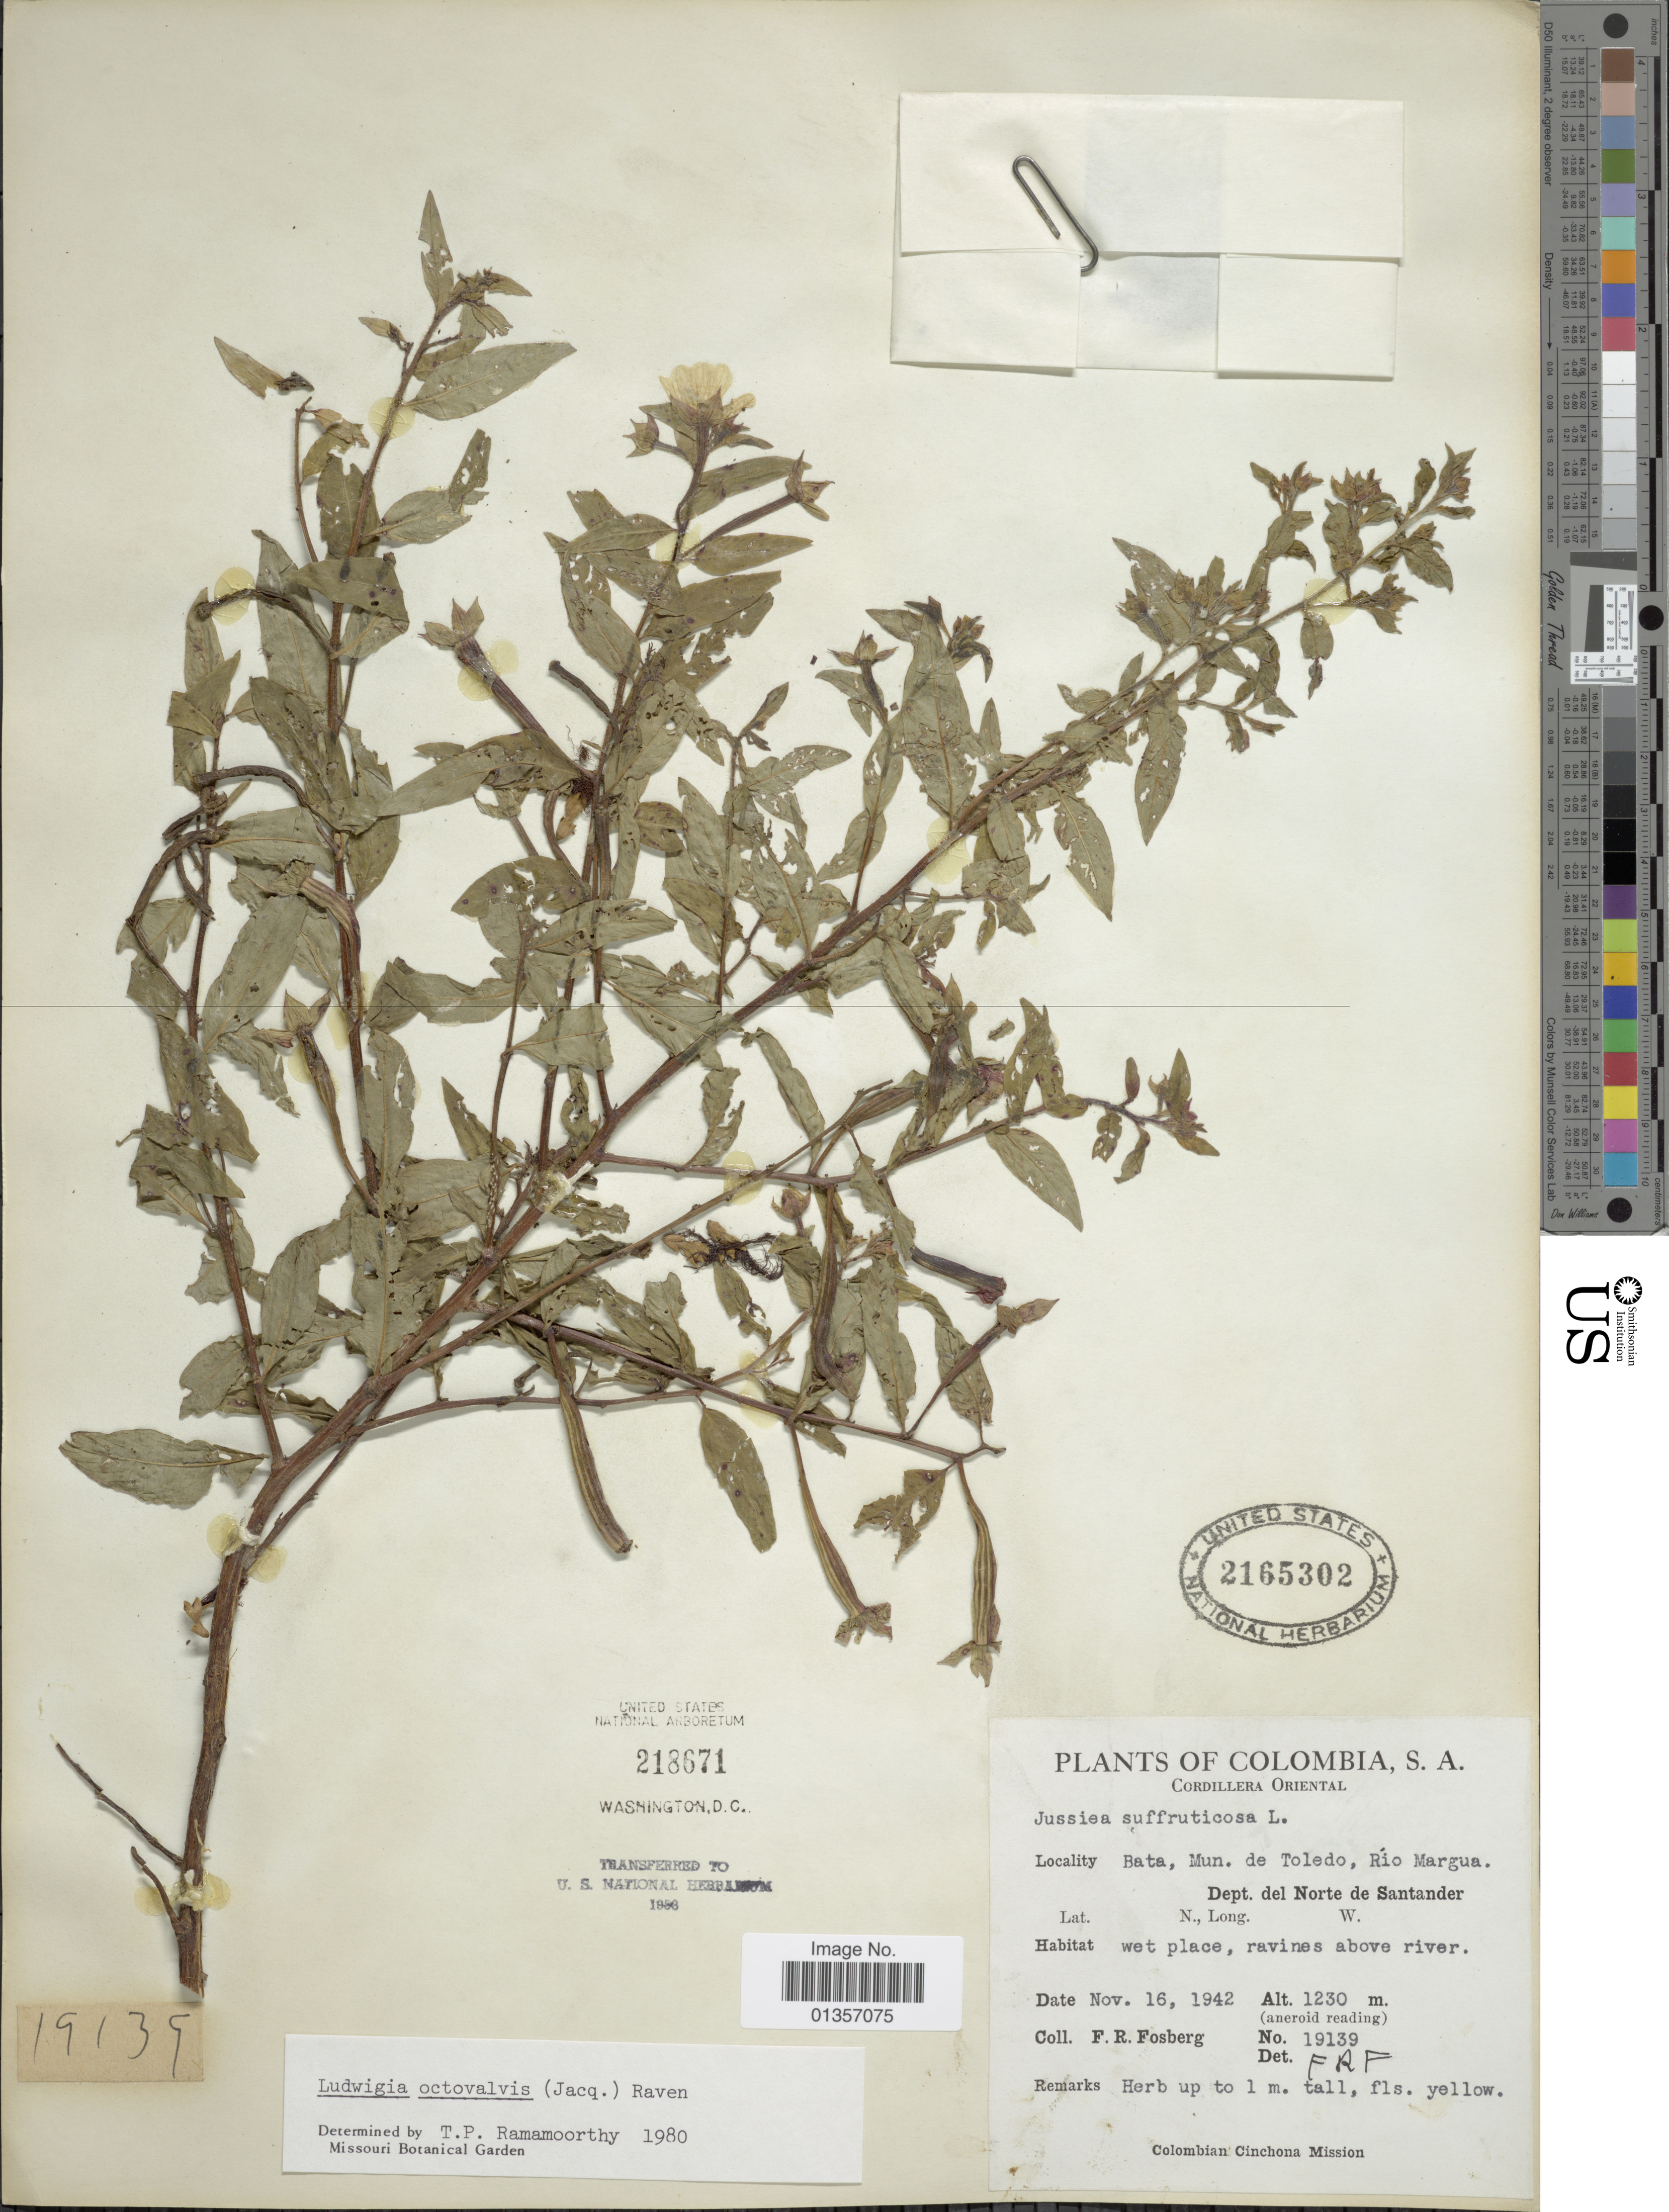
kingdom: Plantae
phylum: Tracheophyta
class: Magnoliopsida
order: Myrtales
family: Onagraceae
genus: Ludwigia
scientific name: Ludwigia octovalvis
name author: (Jacq.) P.H. Raven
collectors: F. R. Fosberg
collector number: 19139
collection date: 1942-11-16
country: Colombia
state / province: Santander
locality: Cordillera Oriental. Bata, Mun. de Toledo, Río Margua. Dept. del Norte de Santander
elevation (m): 1230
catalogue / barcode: US 2165302